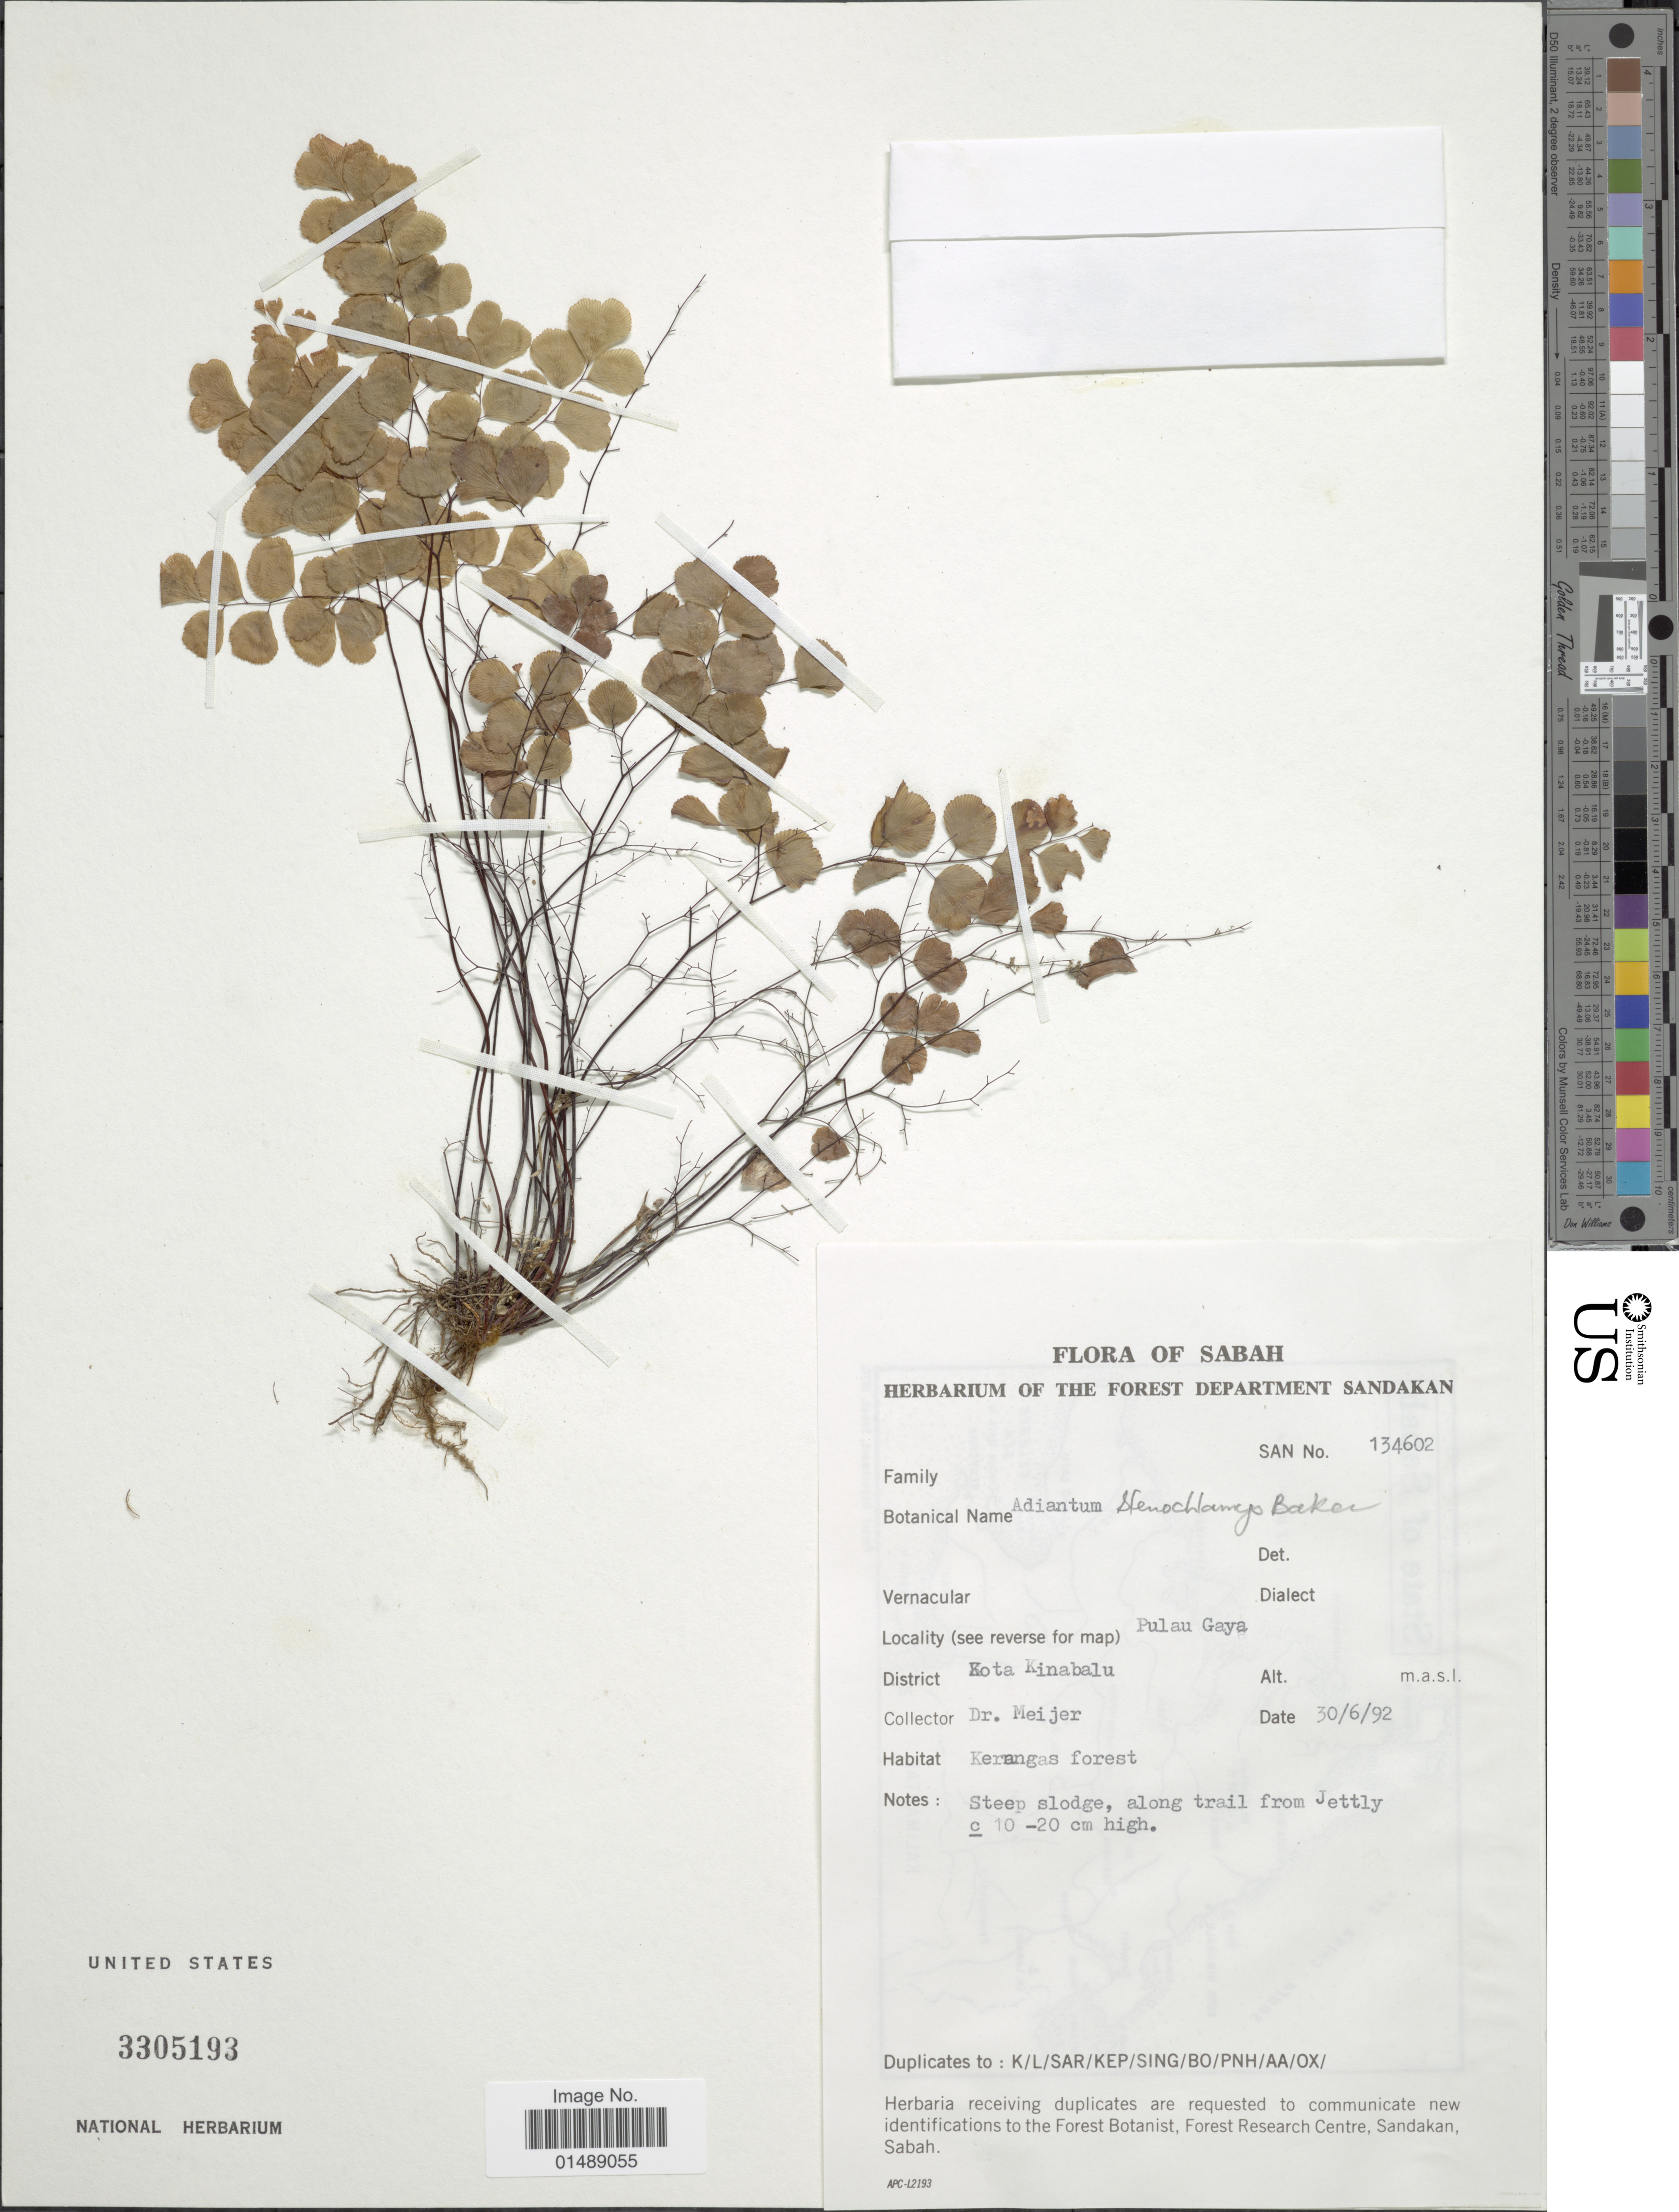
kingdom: Plantae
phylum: Tracheophyta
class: Polypodiopsida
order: Polypodiales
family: Pteridaceae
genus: Adiantum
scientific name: Adiantum stenochlamys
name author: Baker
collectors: -- Meijer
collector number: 134602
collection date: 1992-06-30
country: Malaysia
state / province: Sabah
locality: Pulau Gaya, District Kota Kinabalu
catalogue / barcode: US 3305193